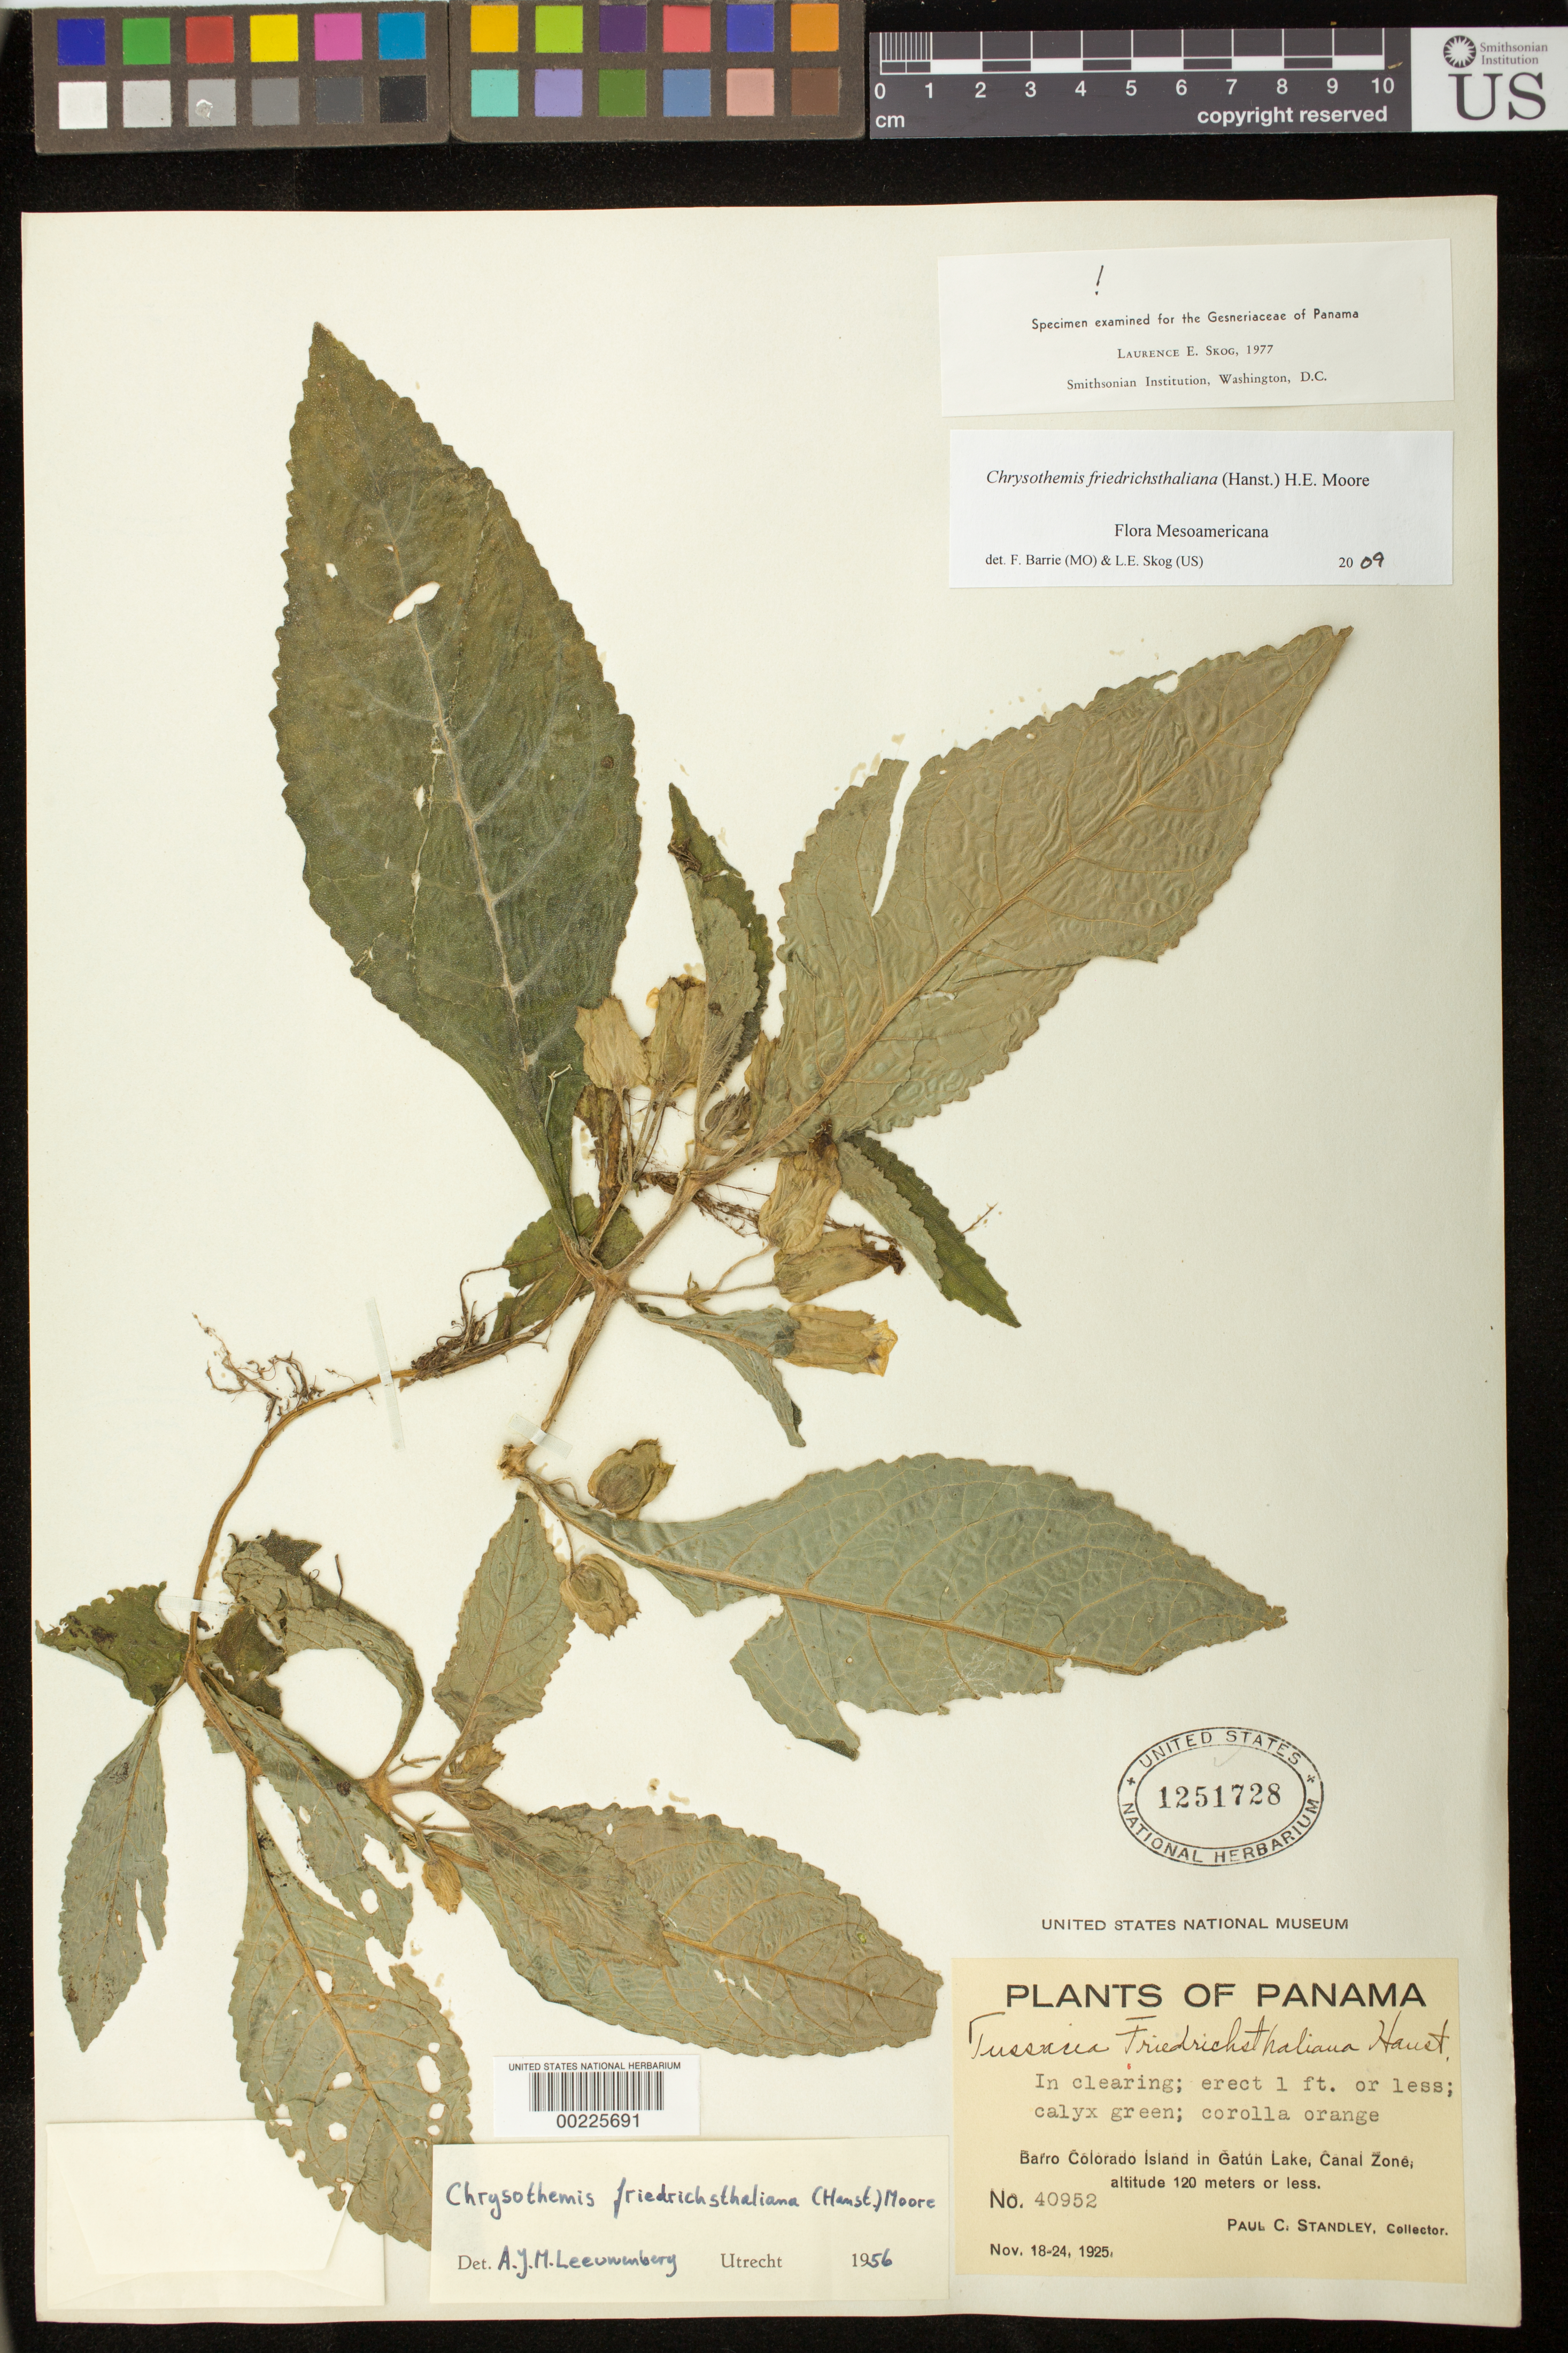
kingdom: Plantae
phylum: Tracheophyta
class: Magnoliopsida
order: Lamiales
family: Gesneriaceae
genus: Chrysothemis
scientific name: Chrysothemis friedrichsthaliana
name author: (Hanst.) H.E. Moore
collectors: P. C. Standley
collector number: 40952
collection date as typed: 18-24 Nov 1925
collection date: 1925-11-18/1925-11-24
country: Panama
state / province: Panamá Oeste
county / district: Canal Zone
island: Barro Colorado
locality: Barro Colorado Island in Gatun Lake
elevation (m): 120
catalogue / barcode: US 1251728